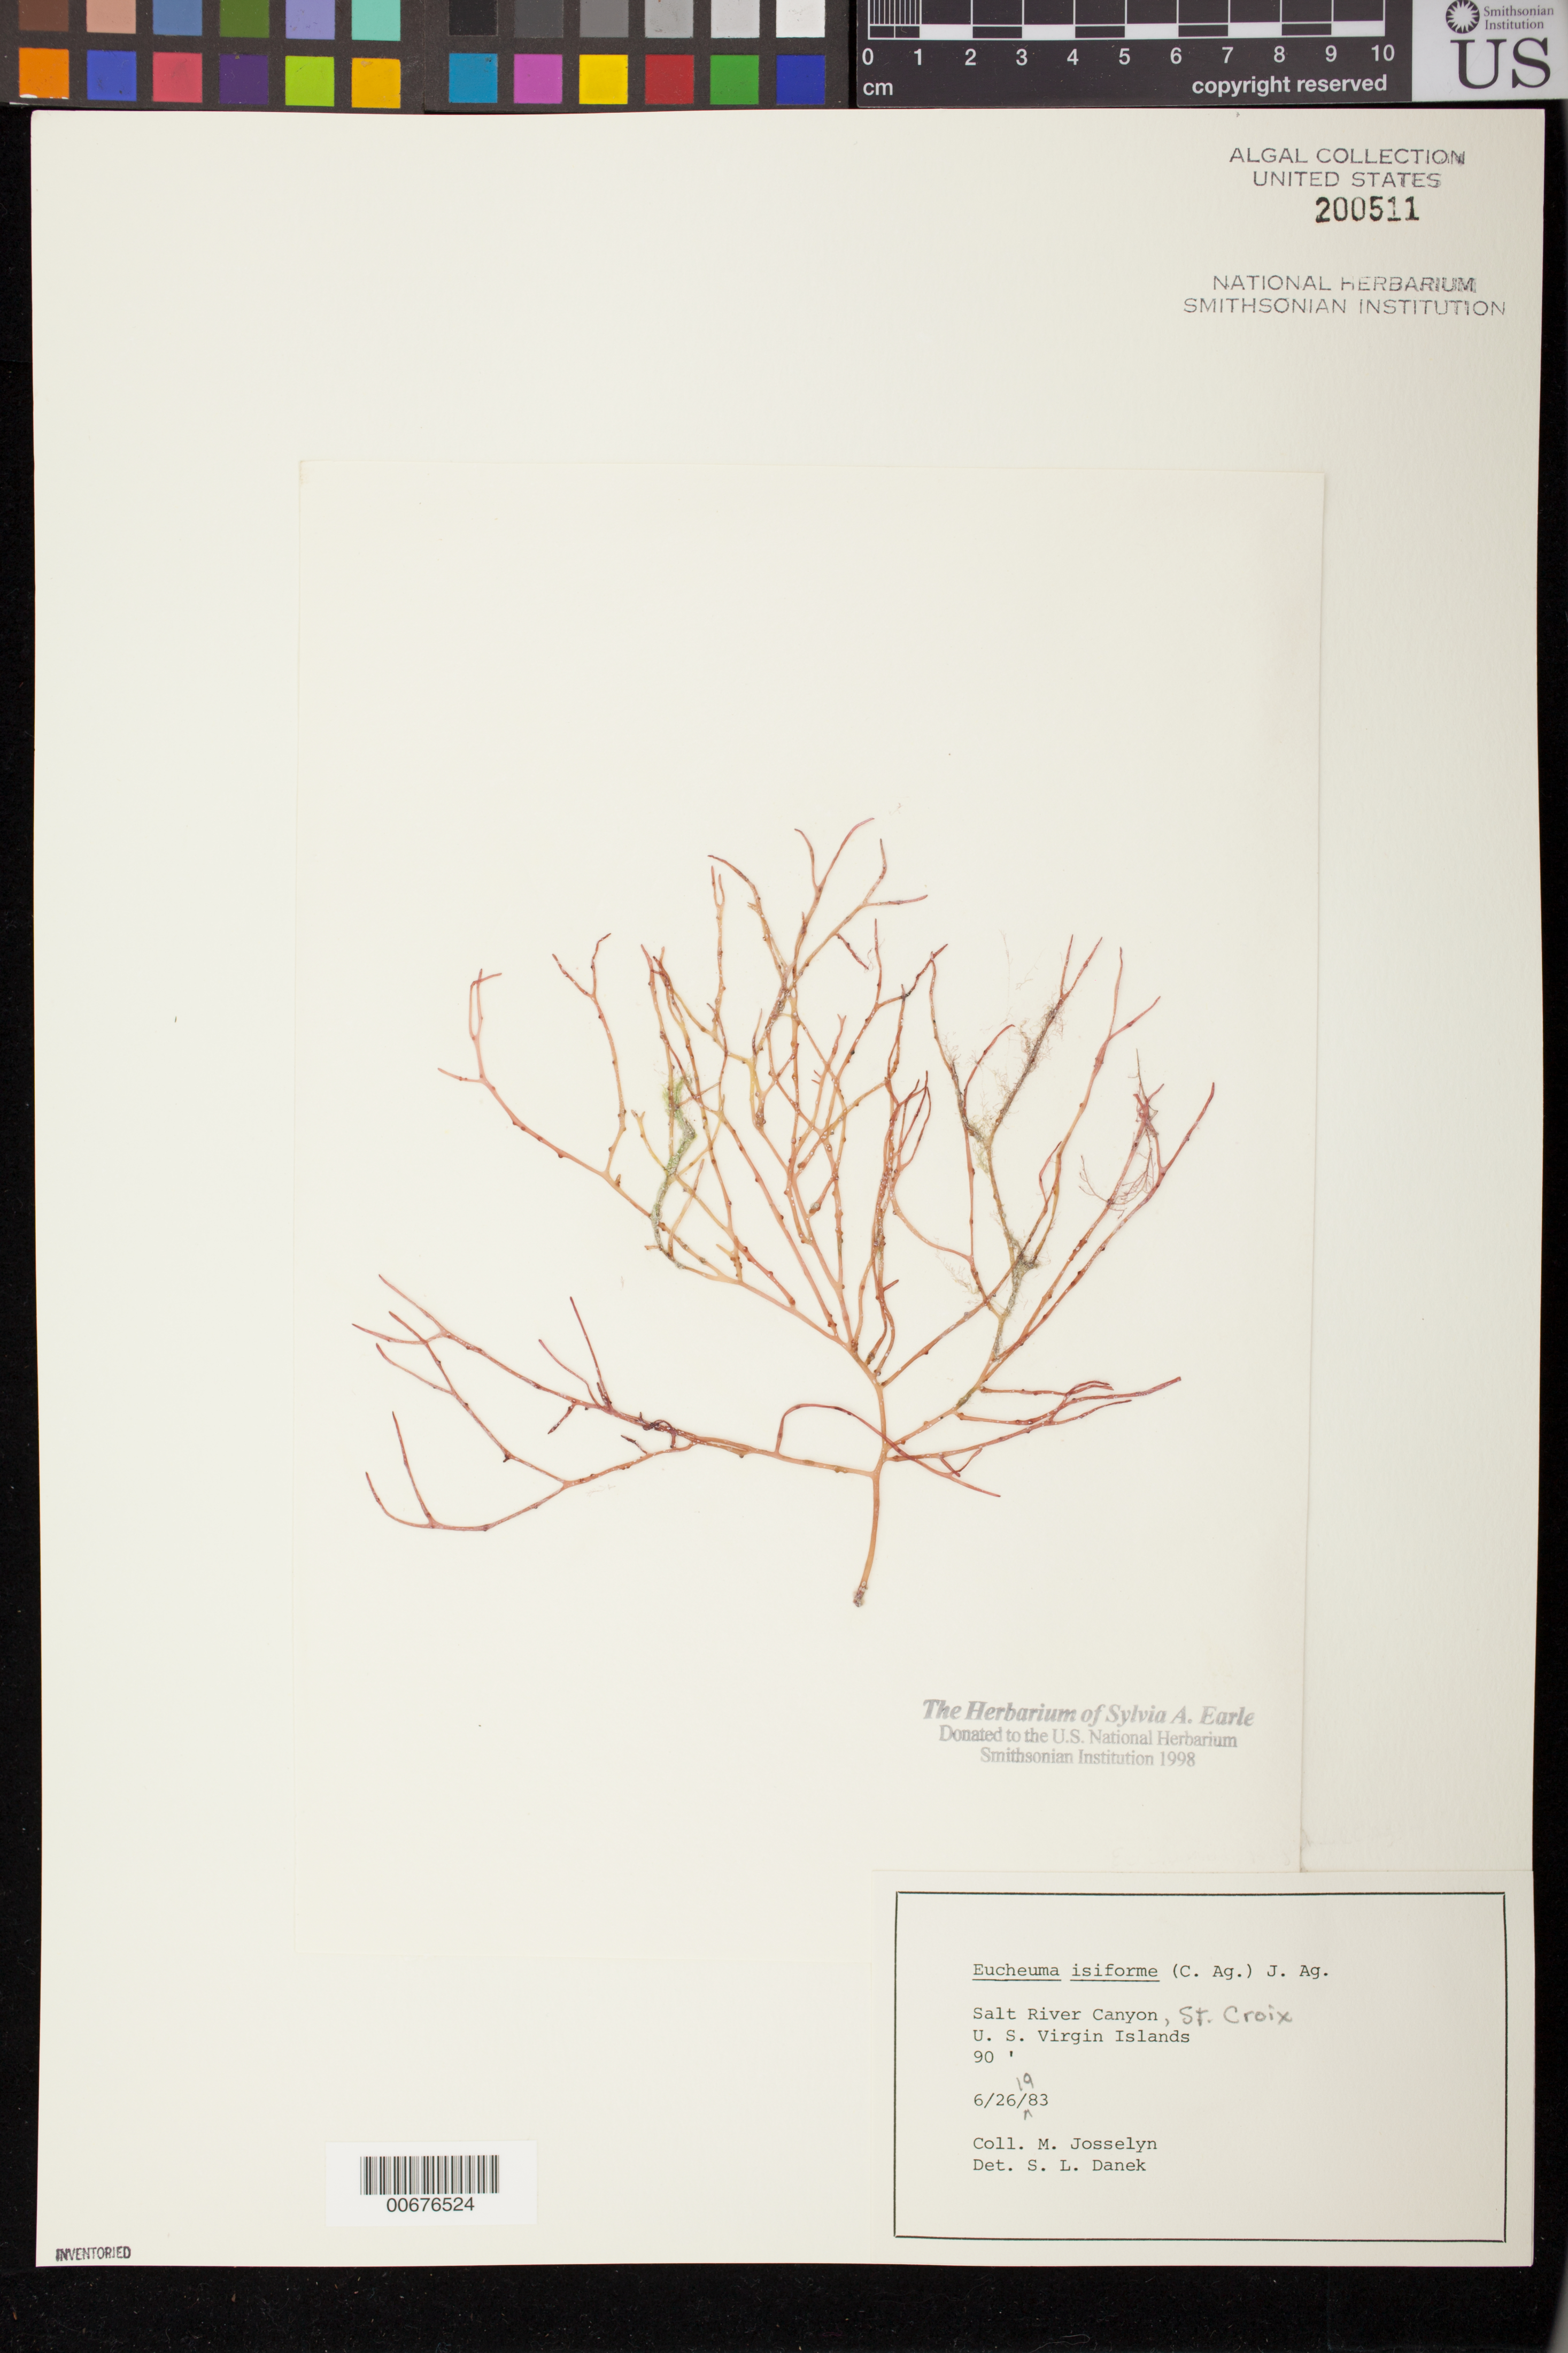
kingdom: Plantae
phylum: Rhodophyta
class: Florideophyceae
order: Gigartinales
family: Solieriaceae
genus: Eucheumatopsis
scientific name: Eucheumatopsis isiformis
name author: (C. Agardh) M.L. Núñez-Resendiz et al.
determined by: Algae name updating Project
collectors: M. Josselyn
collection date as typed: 26 Jun 1983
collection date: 1983-06-26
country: U.S. Virgin Islands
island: St. Croix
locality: Salt River Canyon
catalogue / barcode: US 200511